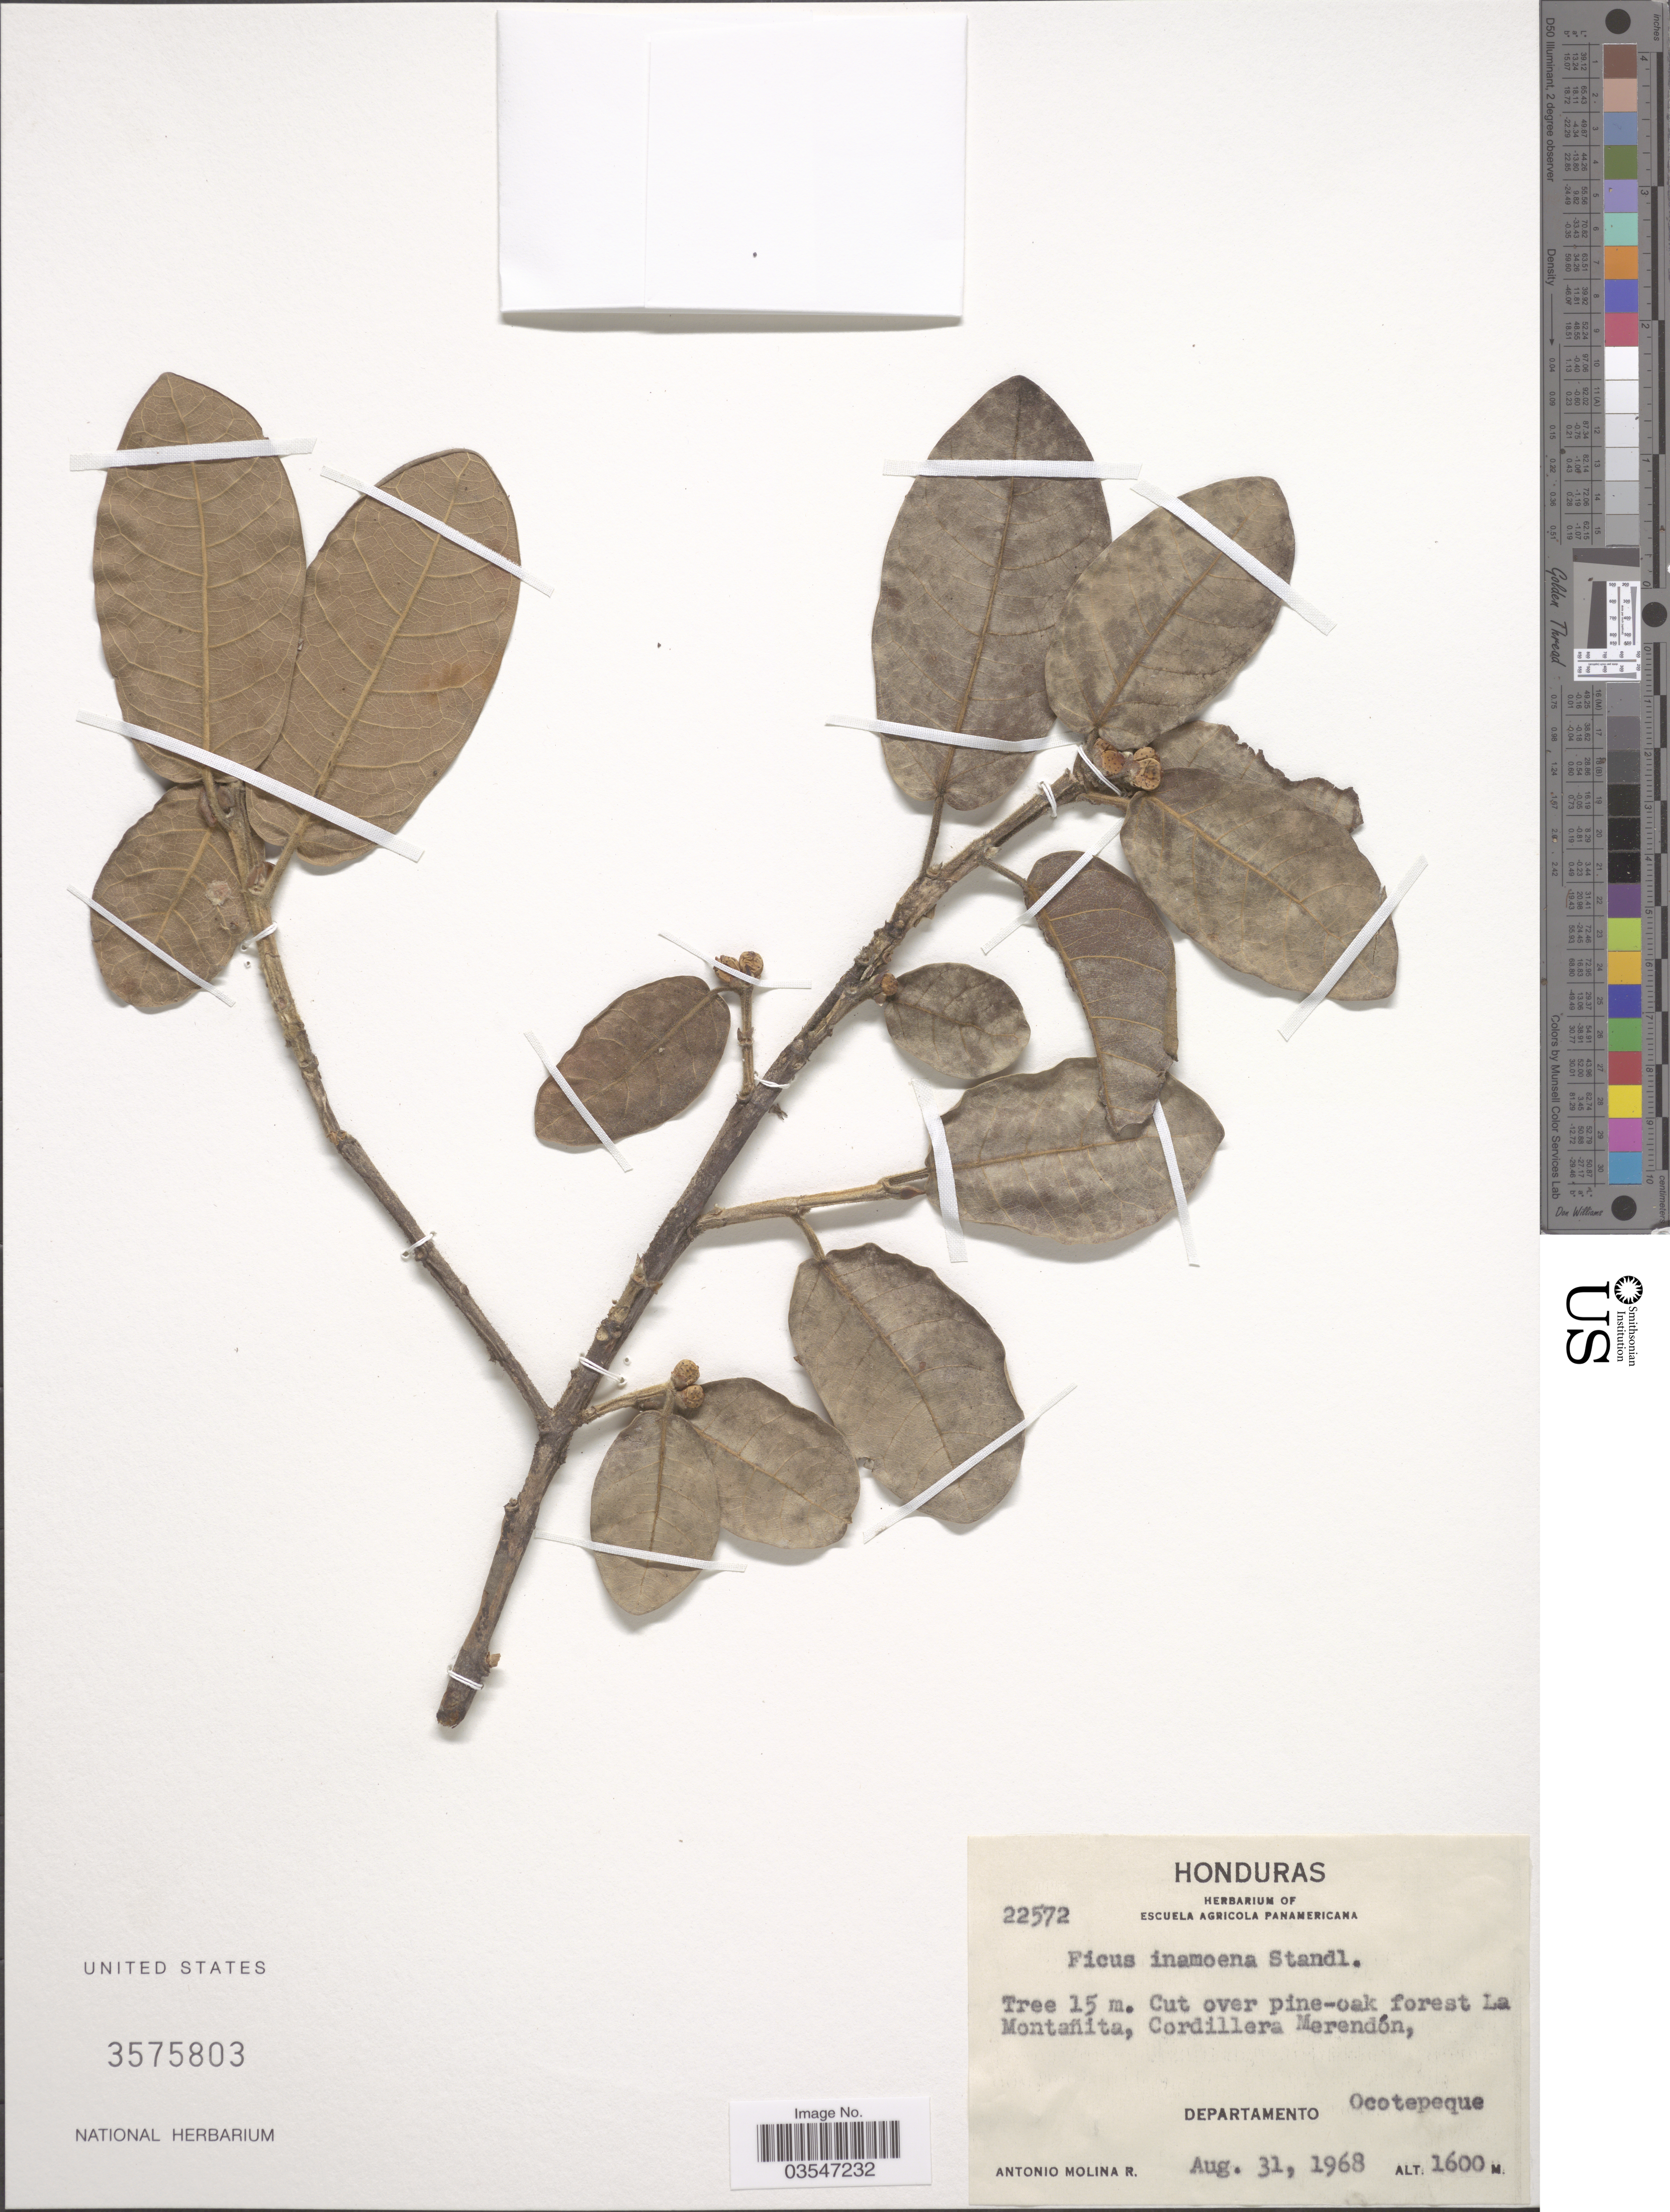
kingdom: Plantae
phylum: Tracheophyta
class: Magnoliopsida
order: Rosales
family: Moraceae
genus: Ficus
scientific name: Ficus inamoena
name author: Standl.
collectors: A. Molina R.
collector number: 22572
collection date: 1968-08-31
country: Honduras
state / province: Ocotepeque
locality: Cut over pine-oak, forest La Montañita, Cordillera Merendón, Departamento Ocotepeque.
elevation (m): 1600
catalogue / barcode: US 3575803